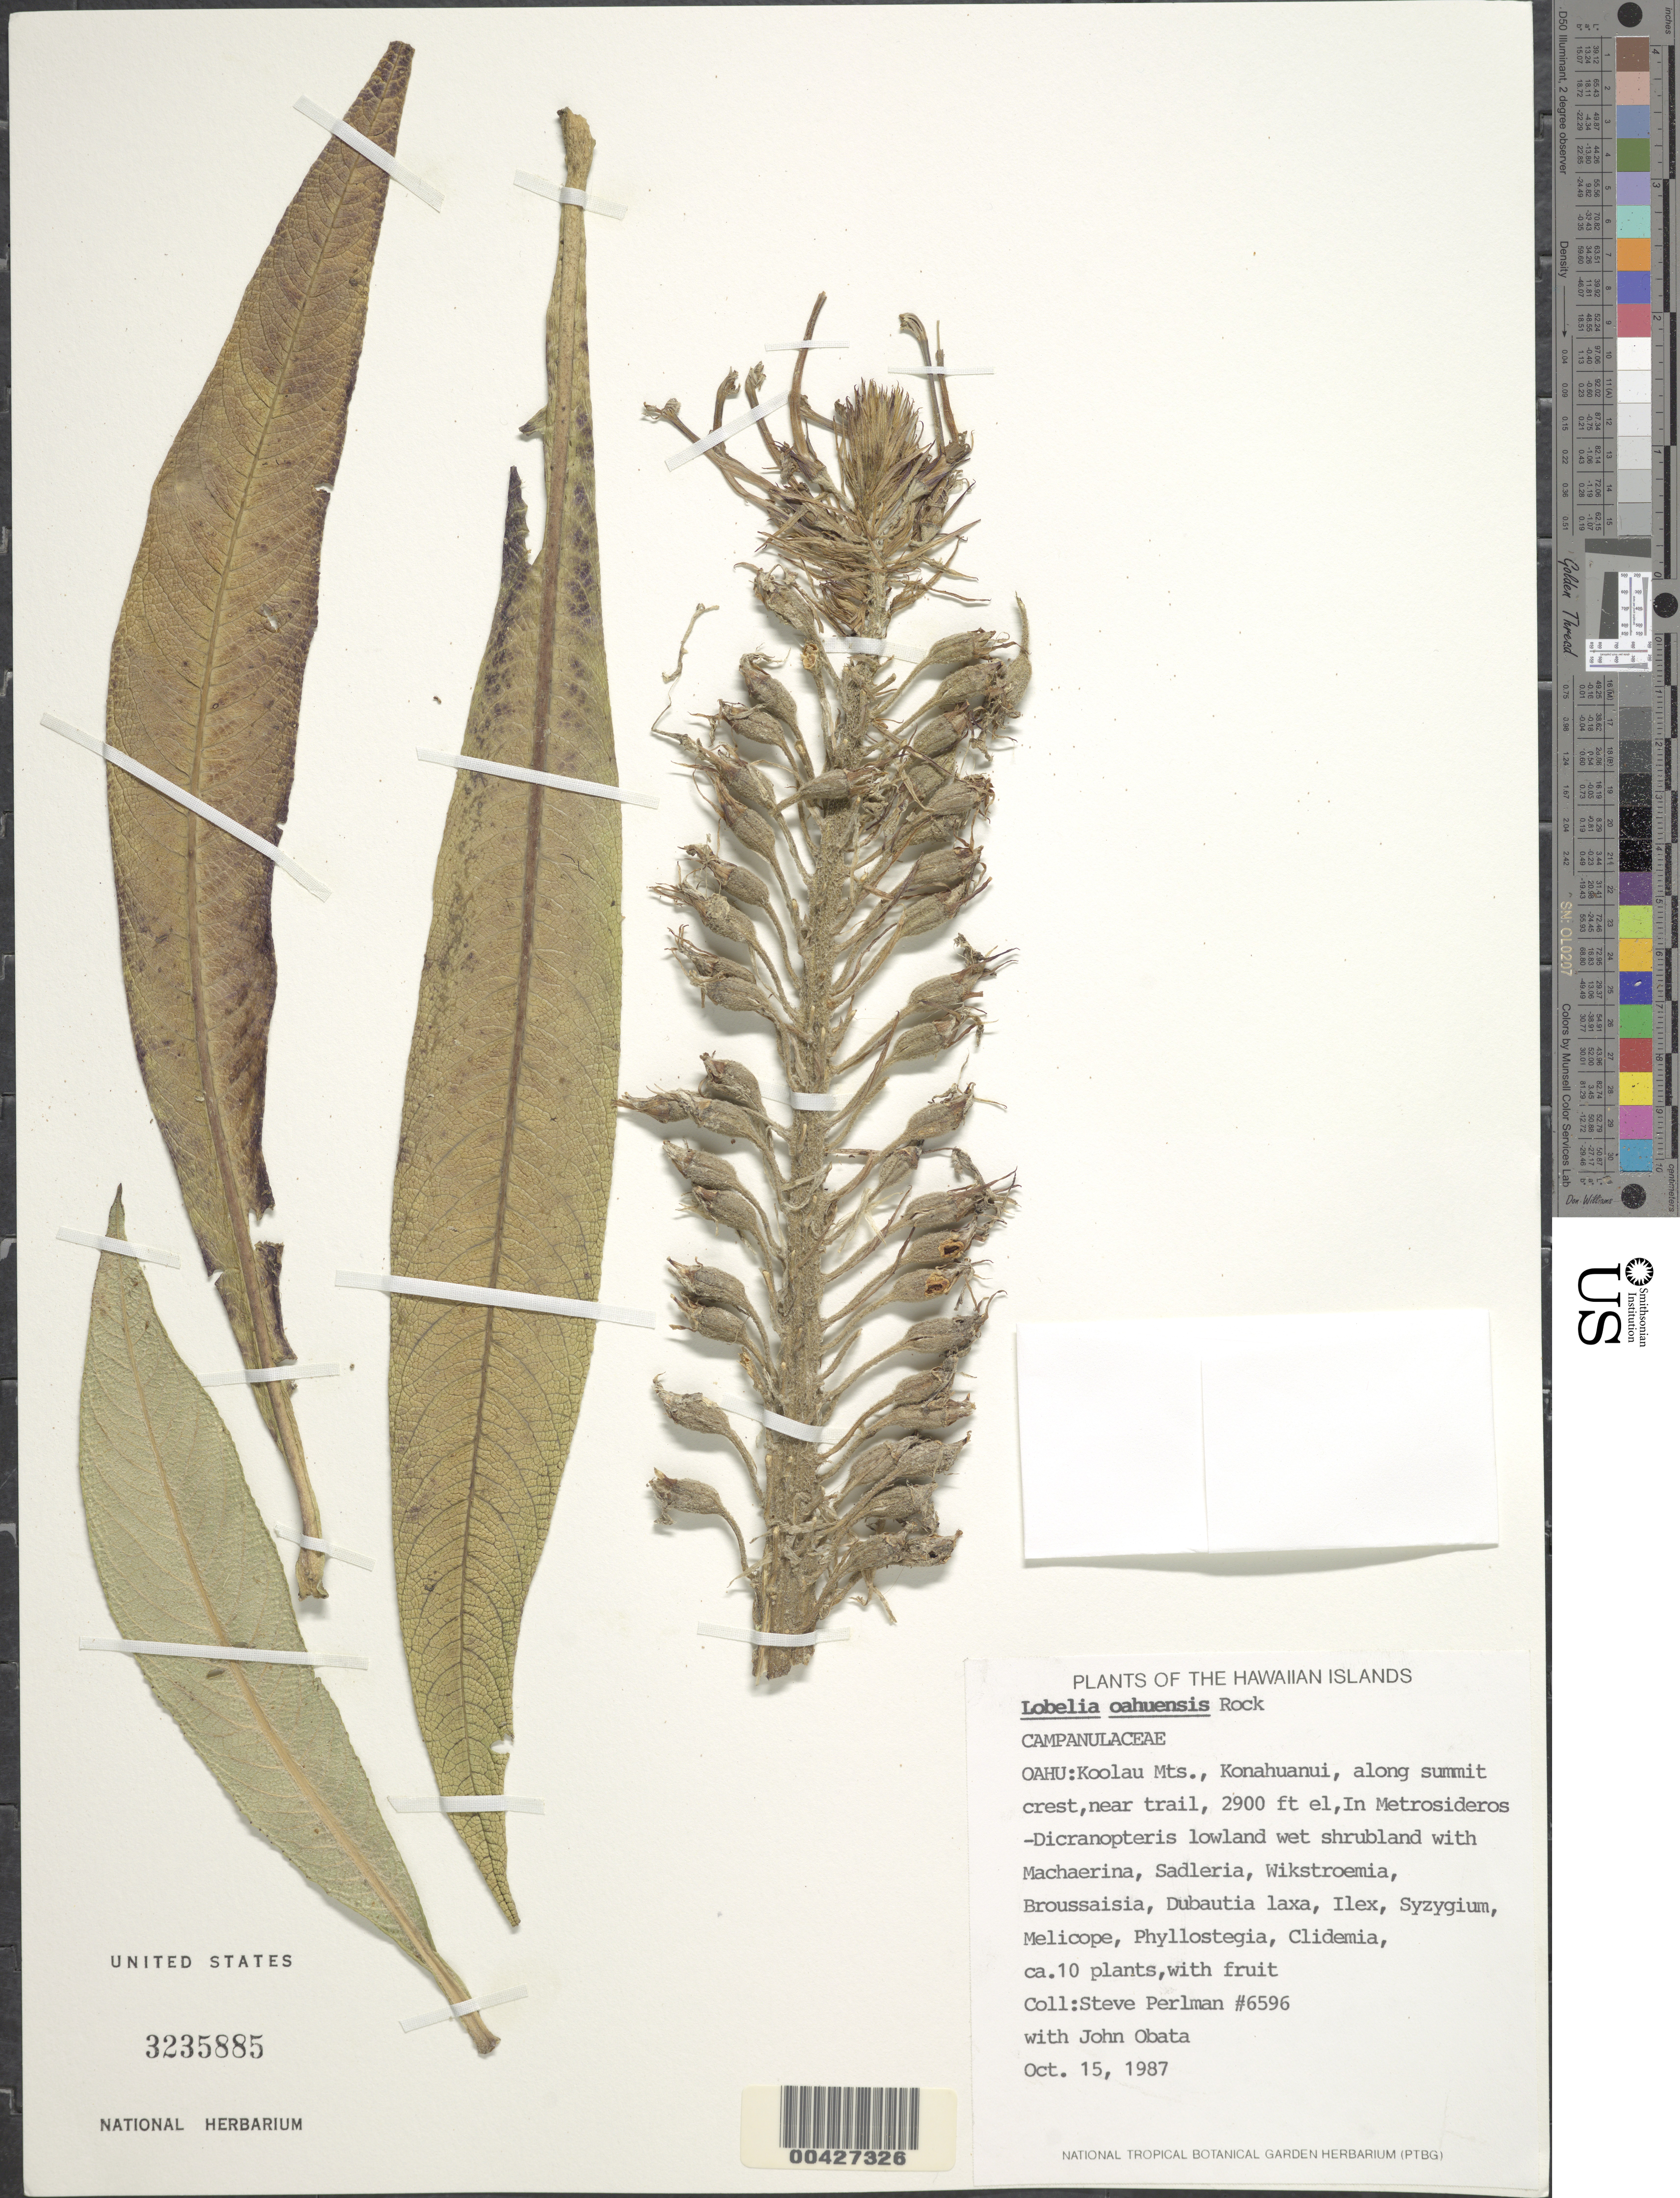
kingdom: Plantae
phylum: Tracheophyta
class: Magnoliopsida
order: Asterales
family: Campanulaceae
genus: Lobelia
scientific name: Lobelia oahuensis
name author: Rock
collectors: S. P. Perlman & J. Obata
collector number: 6586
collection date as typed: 15 Oct 1987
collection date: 1987-10-15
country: United States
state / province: Hawaii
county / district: Honolulu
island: Oahu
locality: Koolau Mountains. Konahuanui, along summit crest, near trail.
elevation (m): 884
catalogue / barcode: US 3235885